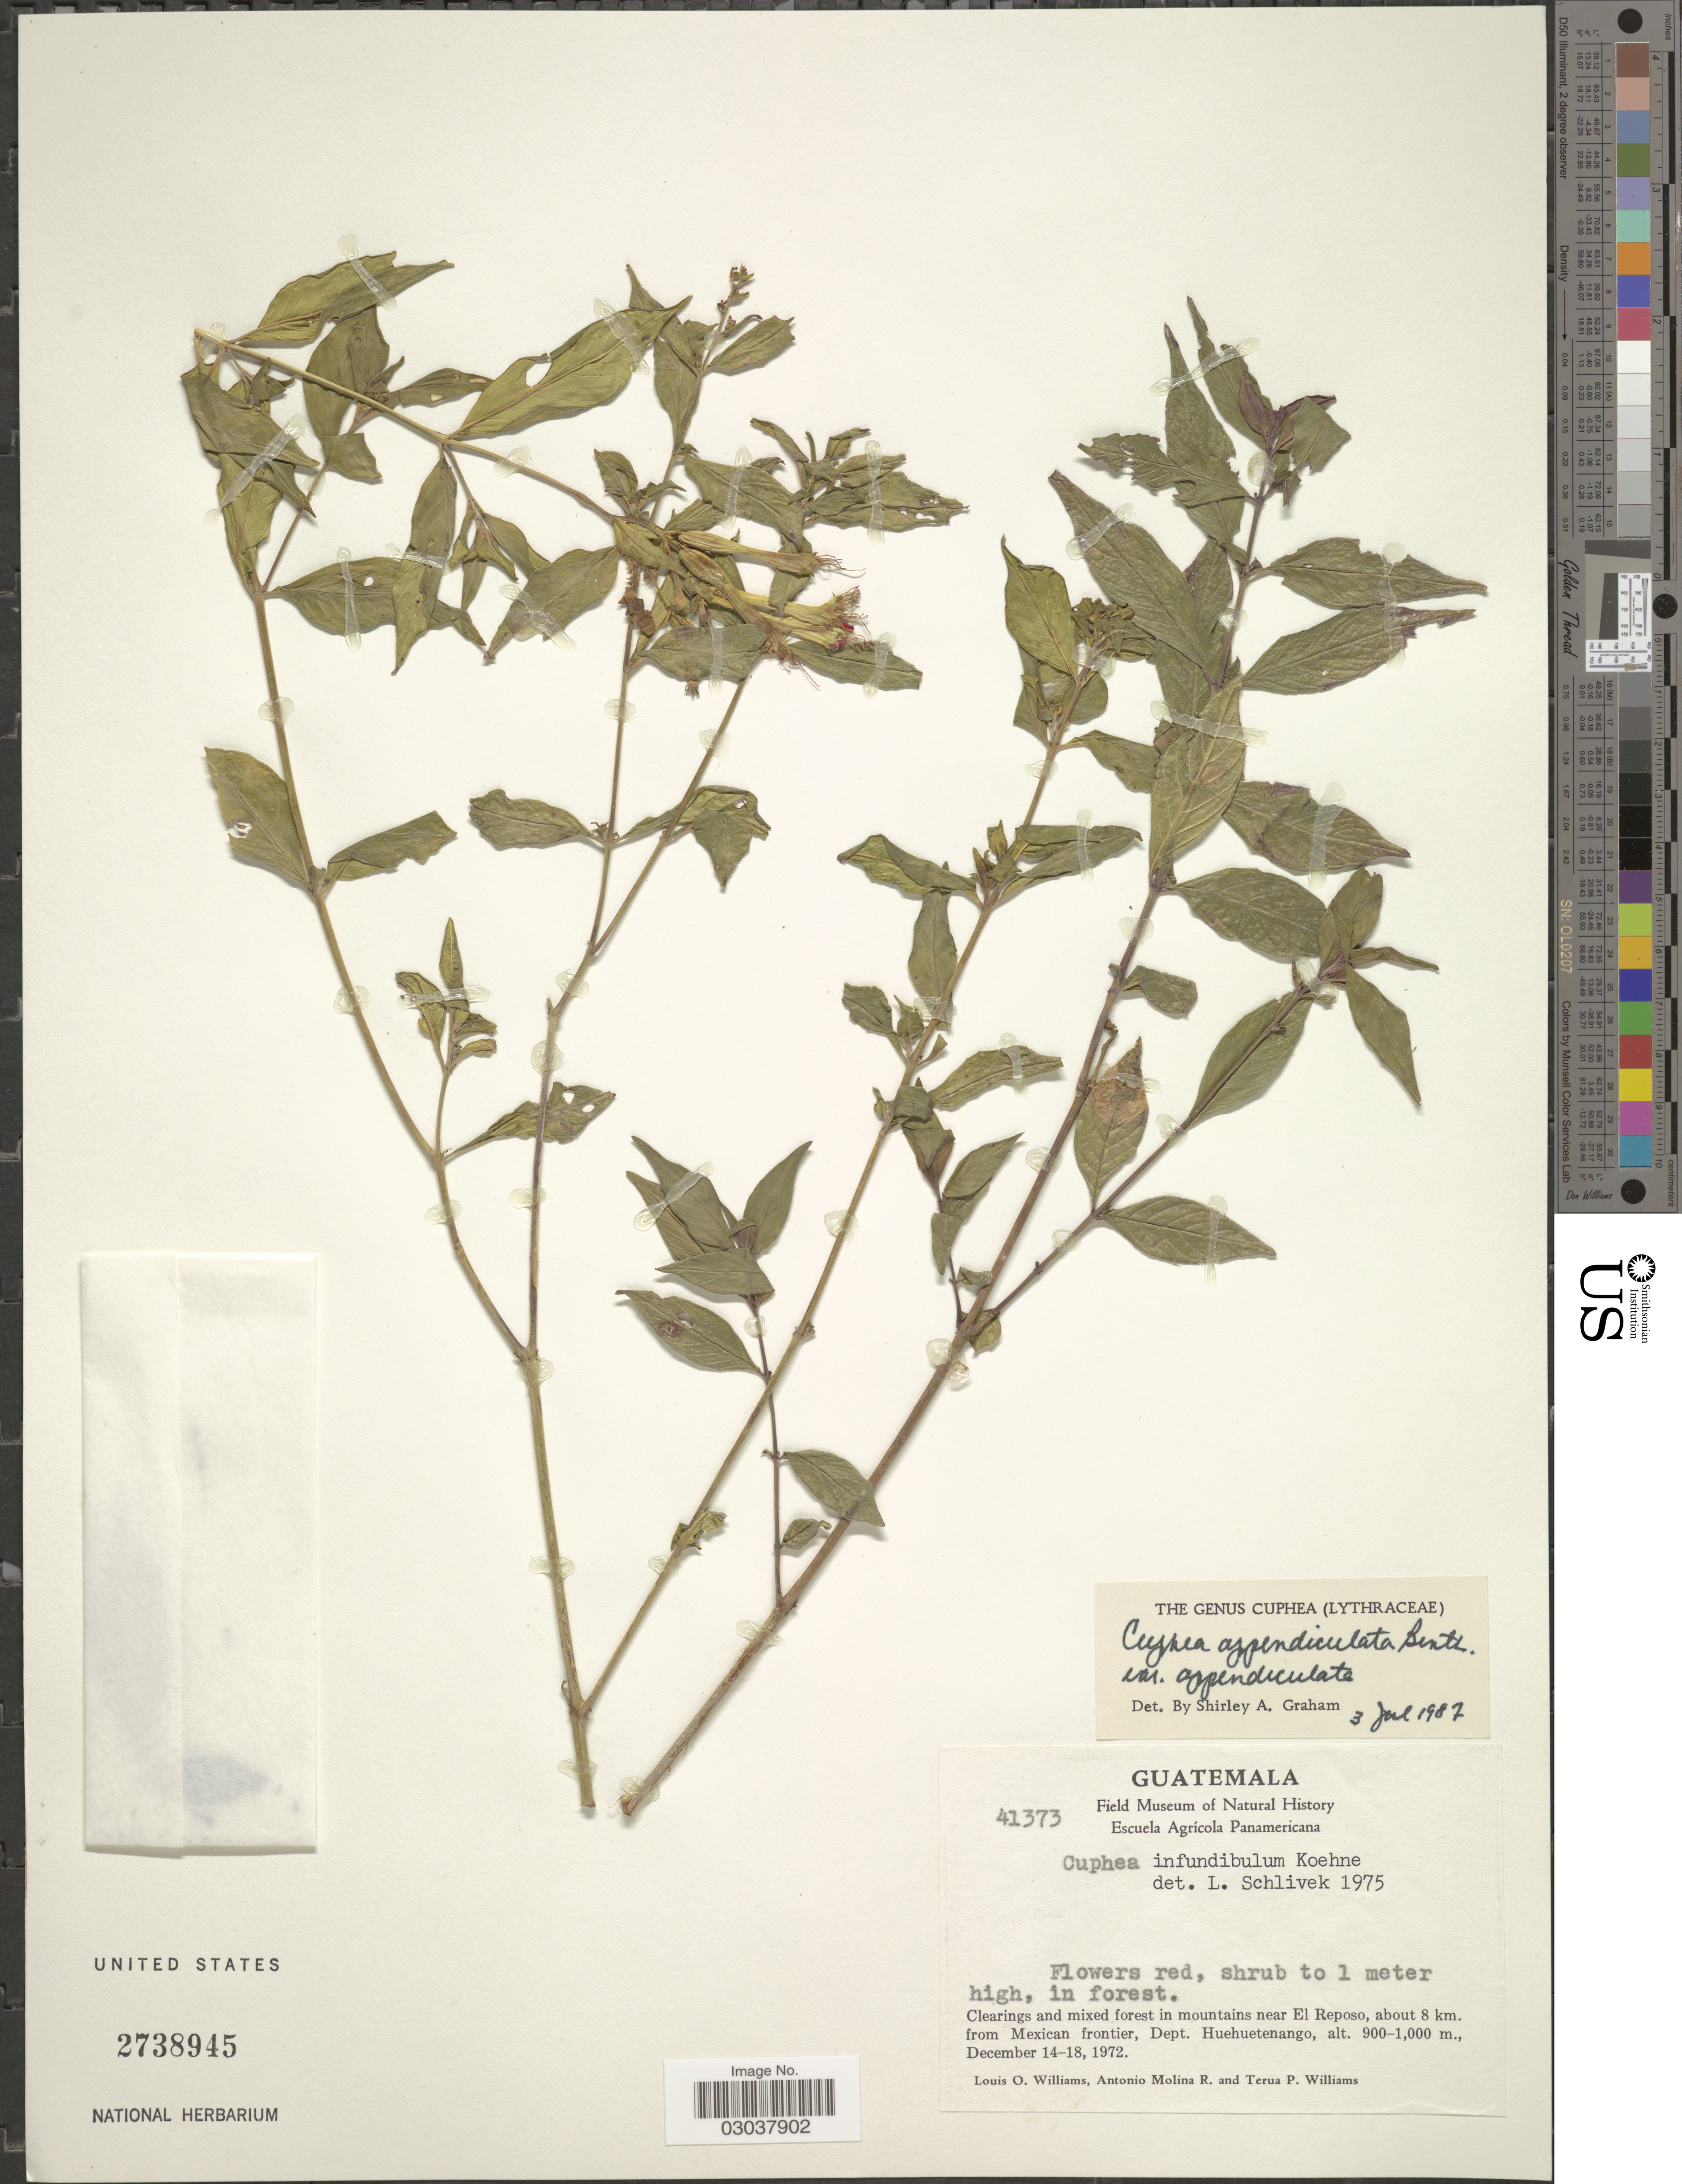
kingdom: Plantae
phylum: Tracheophyta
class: Magnoliopsida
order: Myrtales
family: Lythraceae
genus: Cuphea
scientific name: Cuphea appendiculata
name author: Benth.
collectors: L. O. Williams, A. Molina R. & T. Williams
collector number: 41373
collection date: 1972-12-14/1972-12-18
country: Guatemala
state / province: Huehuetenango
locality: Mountains near El Reposo, about 8 km. from Mexican frontier, Dept. Huehuetenango.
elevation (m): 900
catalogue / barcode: US 2738945